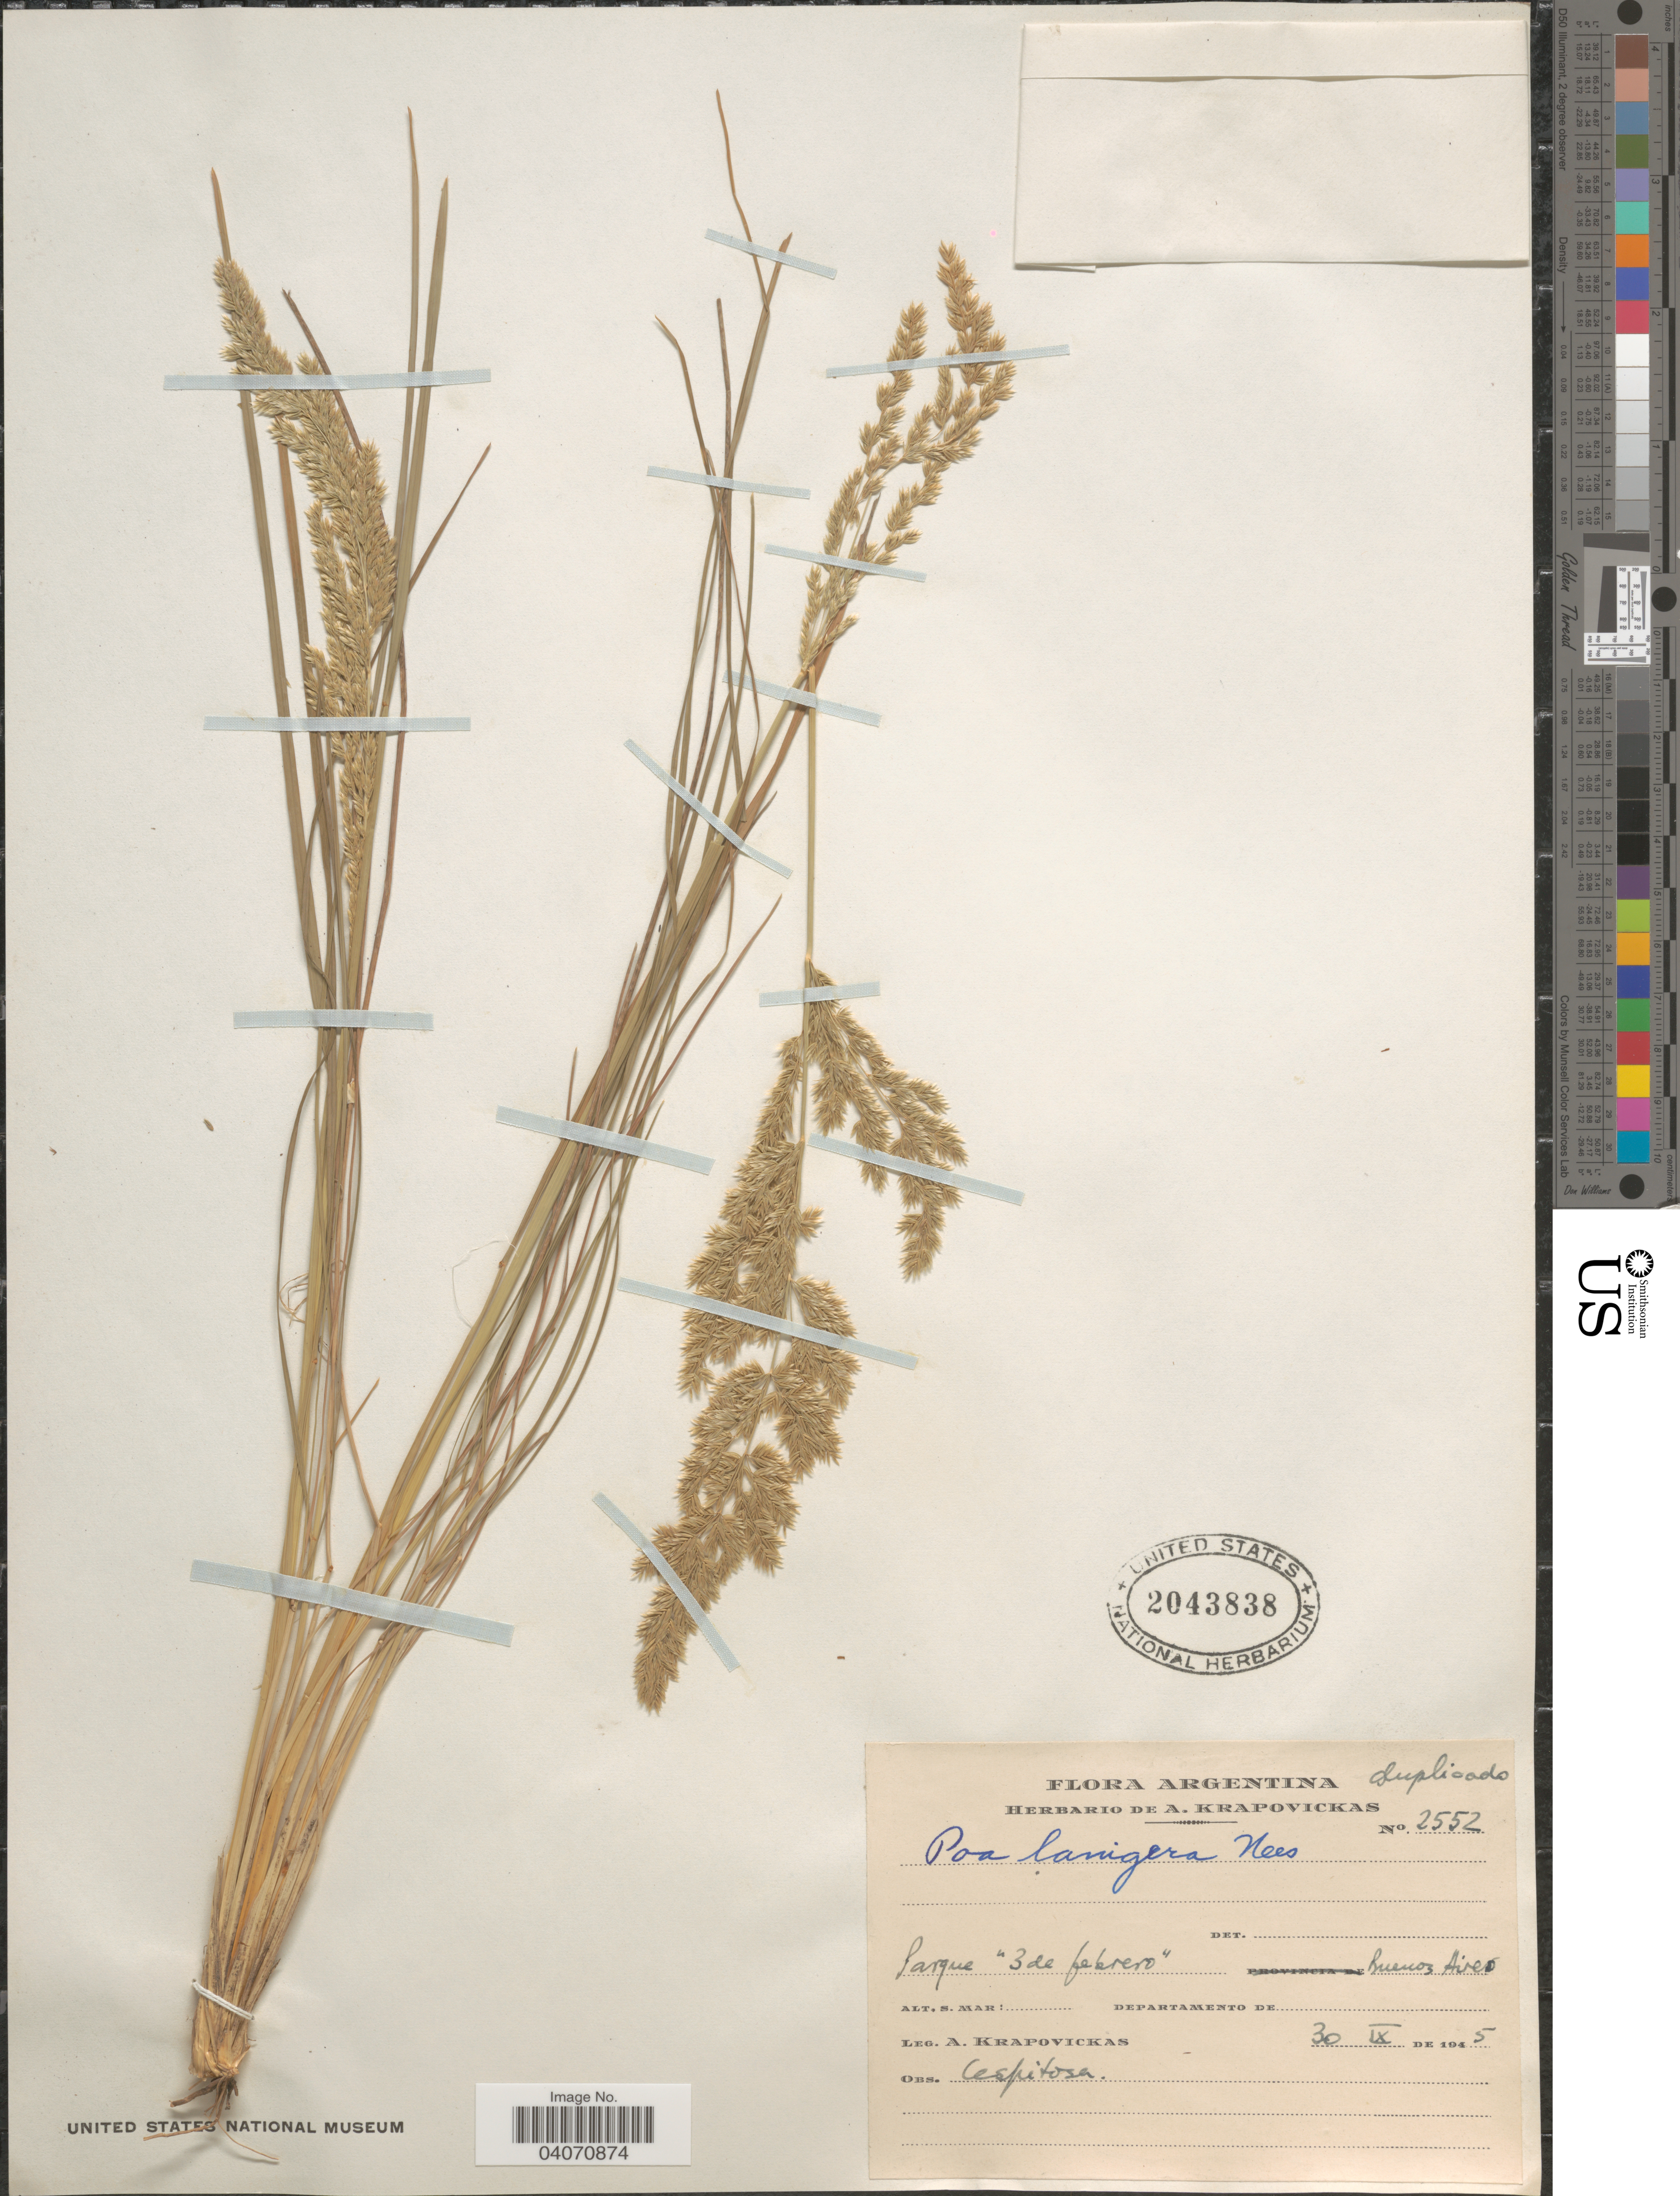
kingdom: Plantae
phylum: Tracheophyta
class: Liliopsida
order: Poales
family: Poaceae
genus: Poa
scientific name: Poa lanigera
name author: Nees in Mart.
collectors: A. Krapovickas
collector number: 2552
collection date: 1945-09-30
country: Argentina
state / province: Buenos Aires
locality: Parque "3de febrero".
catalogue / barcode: US 2043838